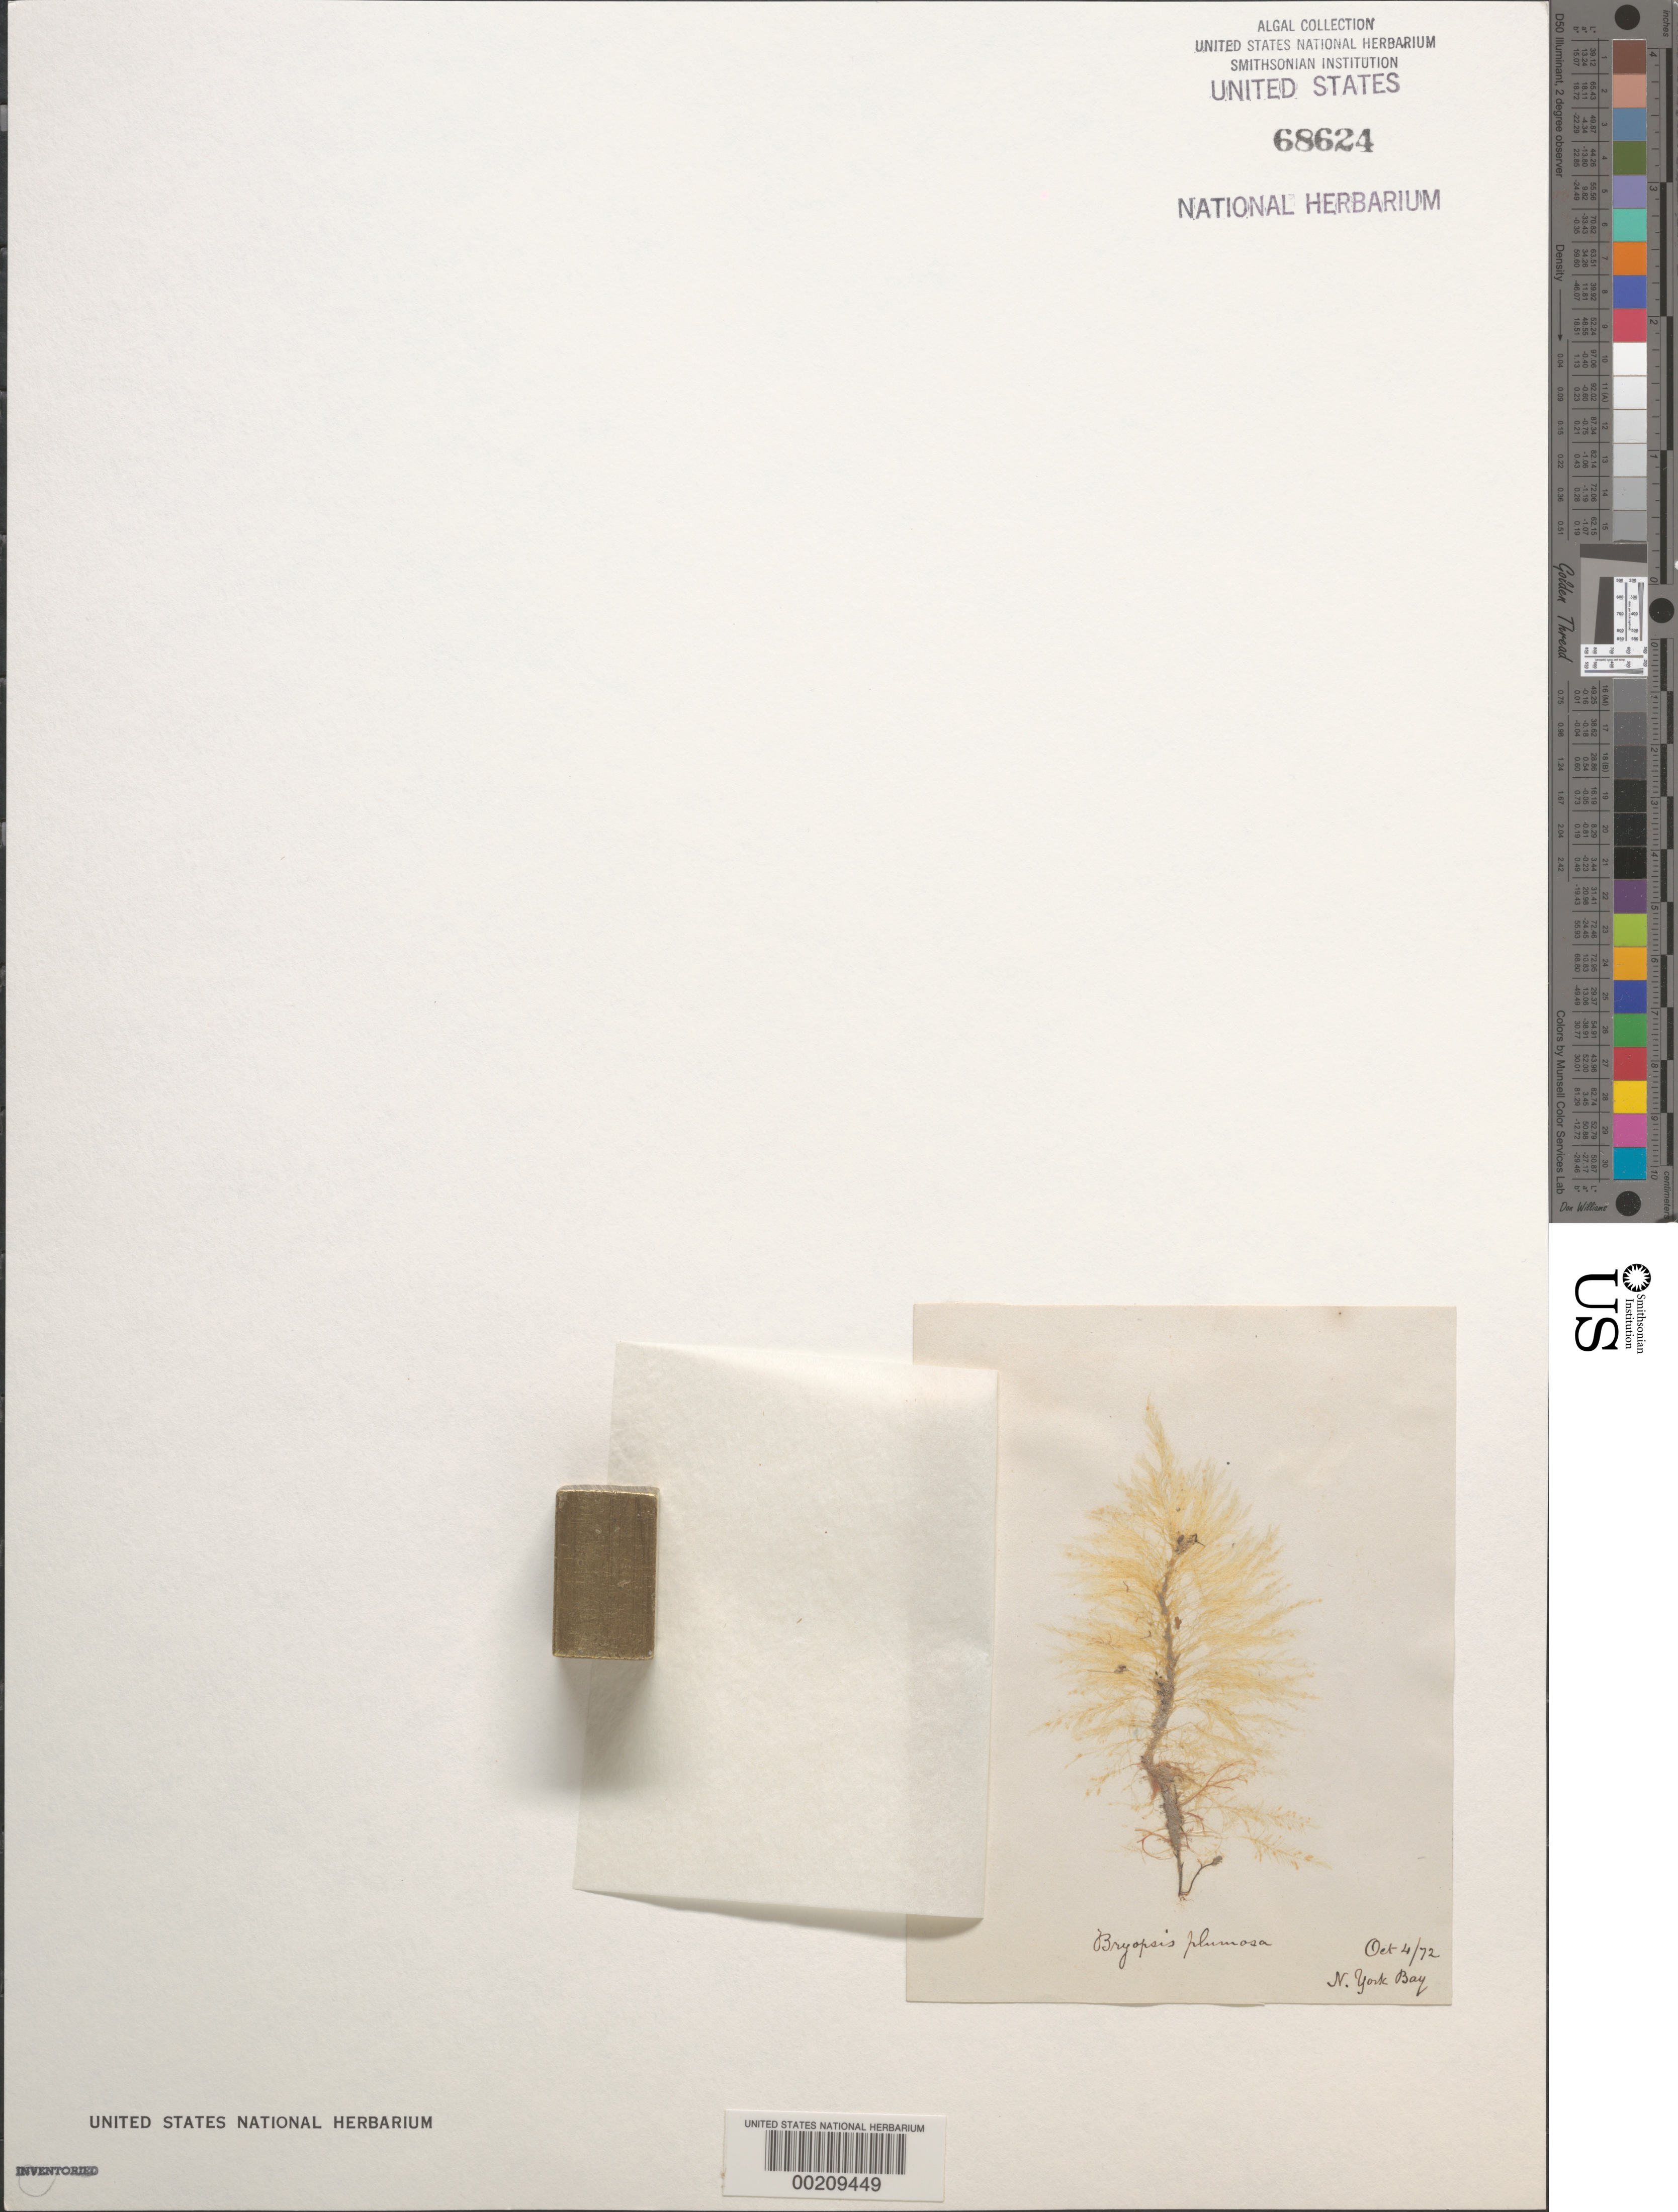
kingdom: Plantae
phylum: Chlorophyta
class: Ulvophyceae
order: Bryopsidales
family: Bryopsidaceae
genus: Bryopsis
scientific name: Bryopsis plumosa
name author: (Huds.) C. Agardh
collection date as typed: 04 Oct 1872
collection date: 1872-10-04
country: United States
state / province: New York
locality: New York Bay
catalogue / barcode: US 68624